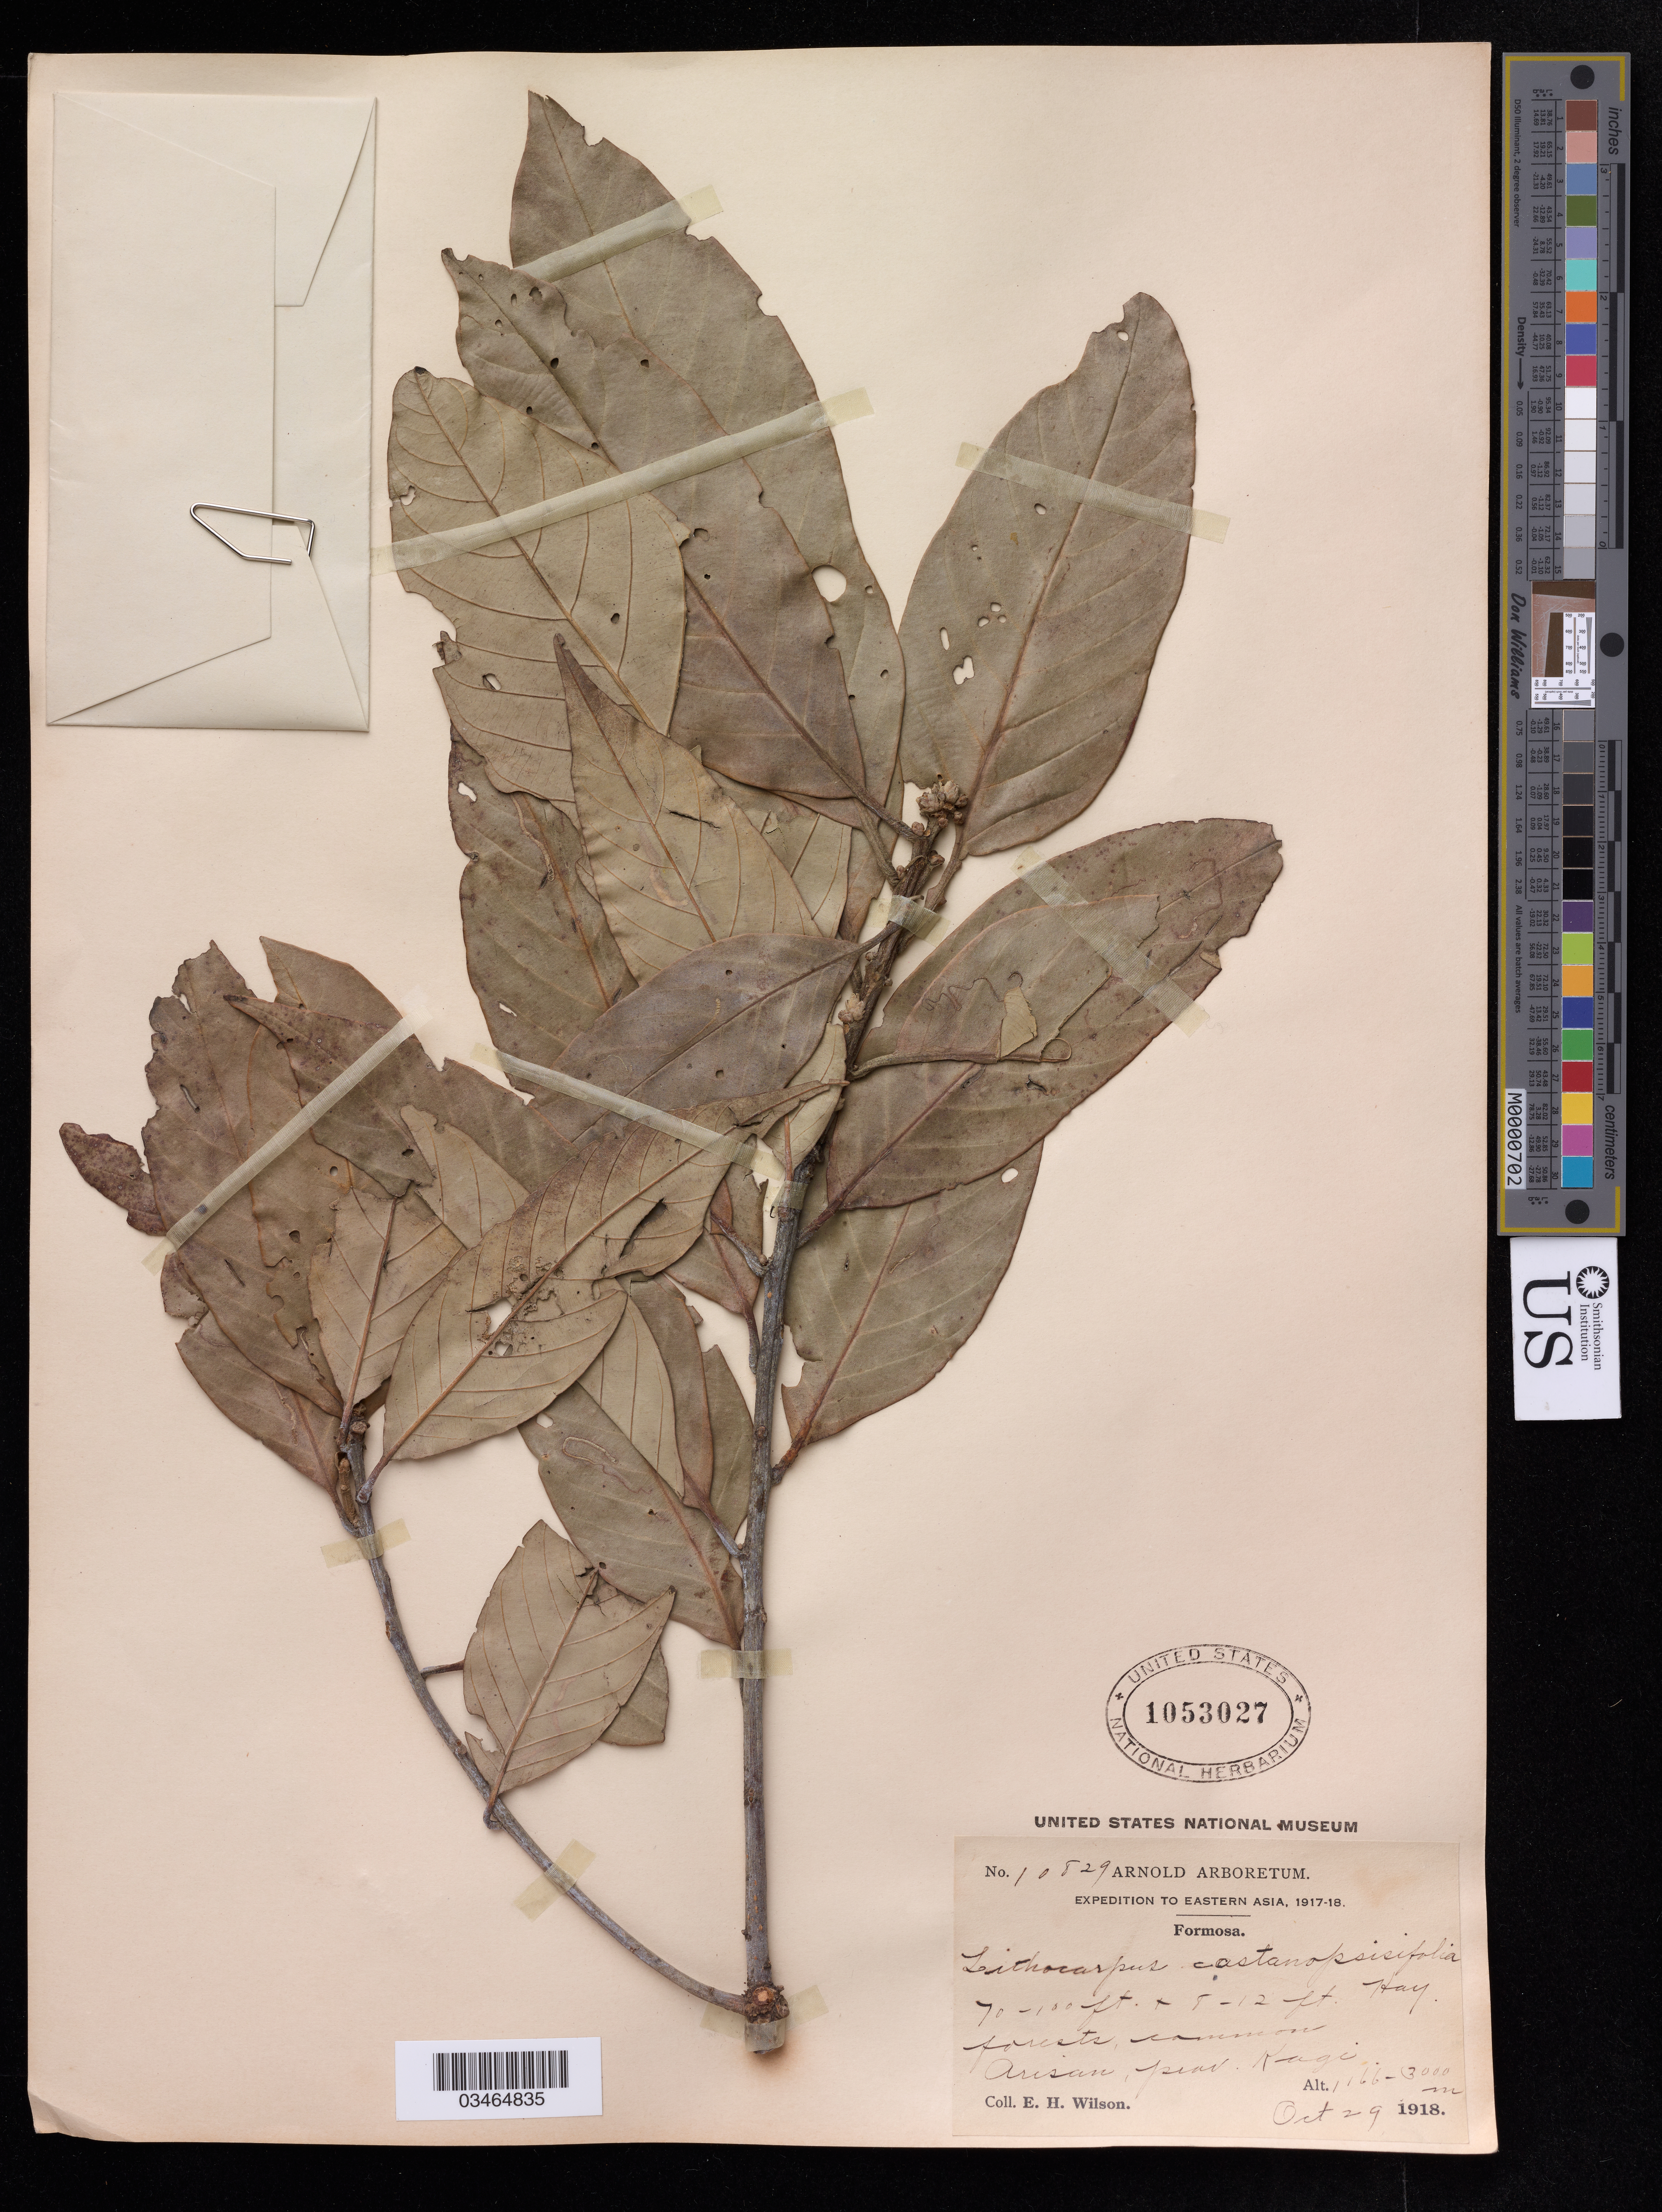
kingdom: Plantae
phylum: Tracheophyta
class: Magnoliopsida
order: Fagales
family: Fagaceae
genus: Lithocarpus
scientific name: Lithocarpus castanopsifolius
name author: (Hayata) Hayata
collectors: E. Wilson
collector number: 10829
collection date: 1918-10-29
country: Taiwan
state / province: Chaiyi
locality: Alishan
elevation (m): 1166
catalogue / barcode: US 1053027